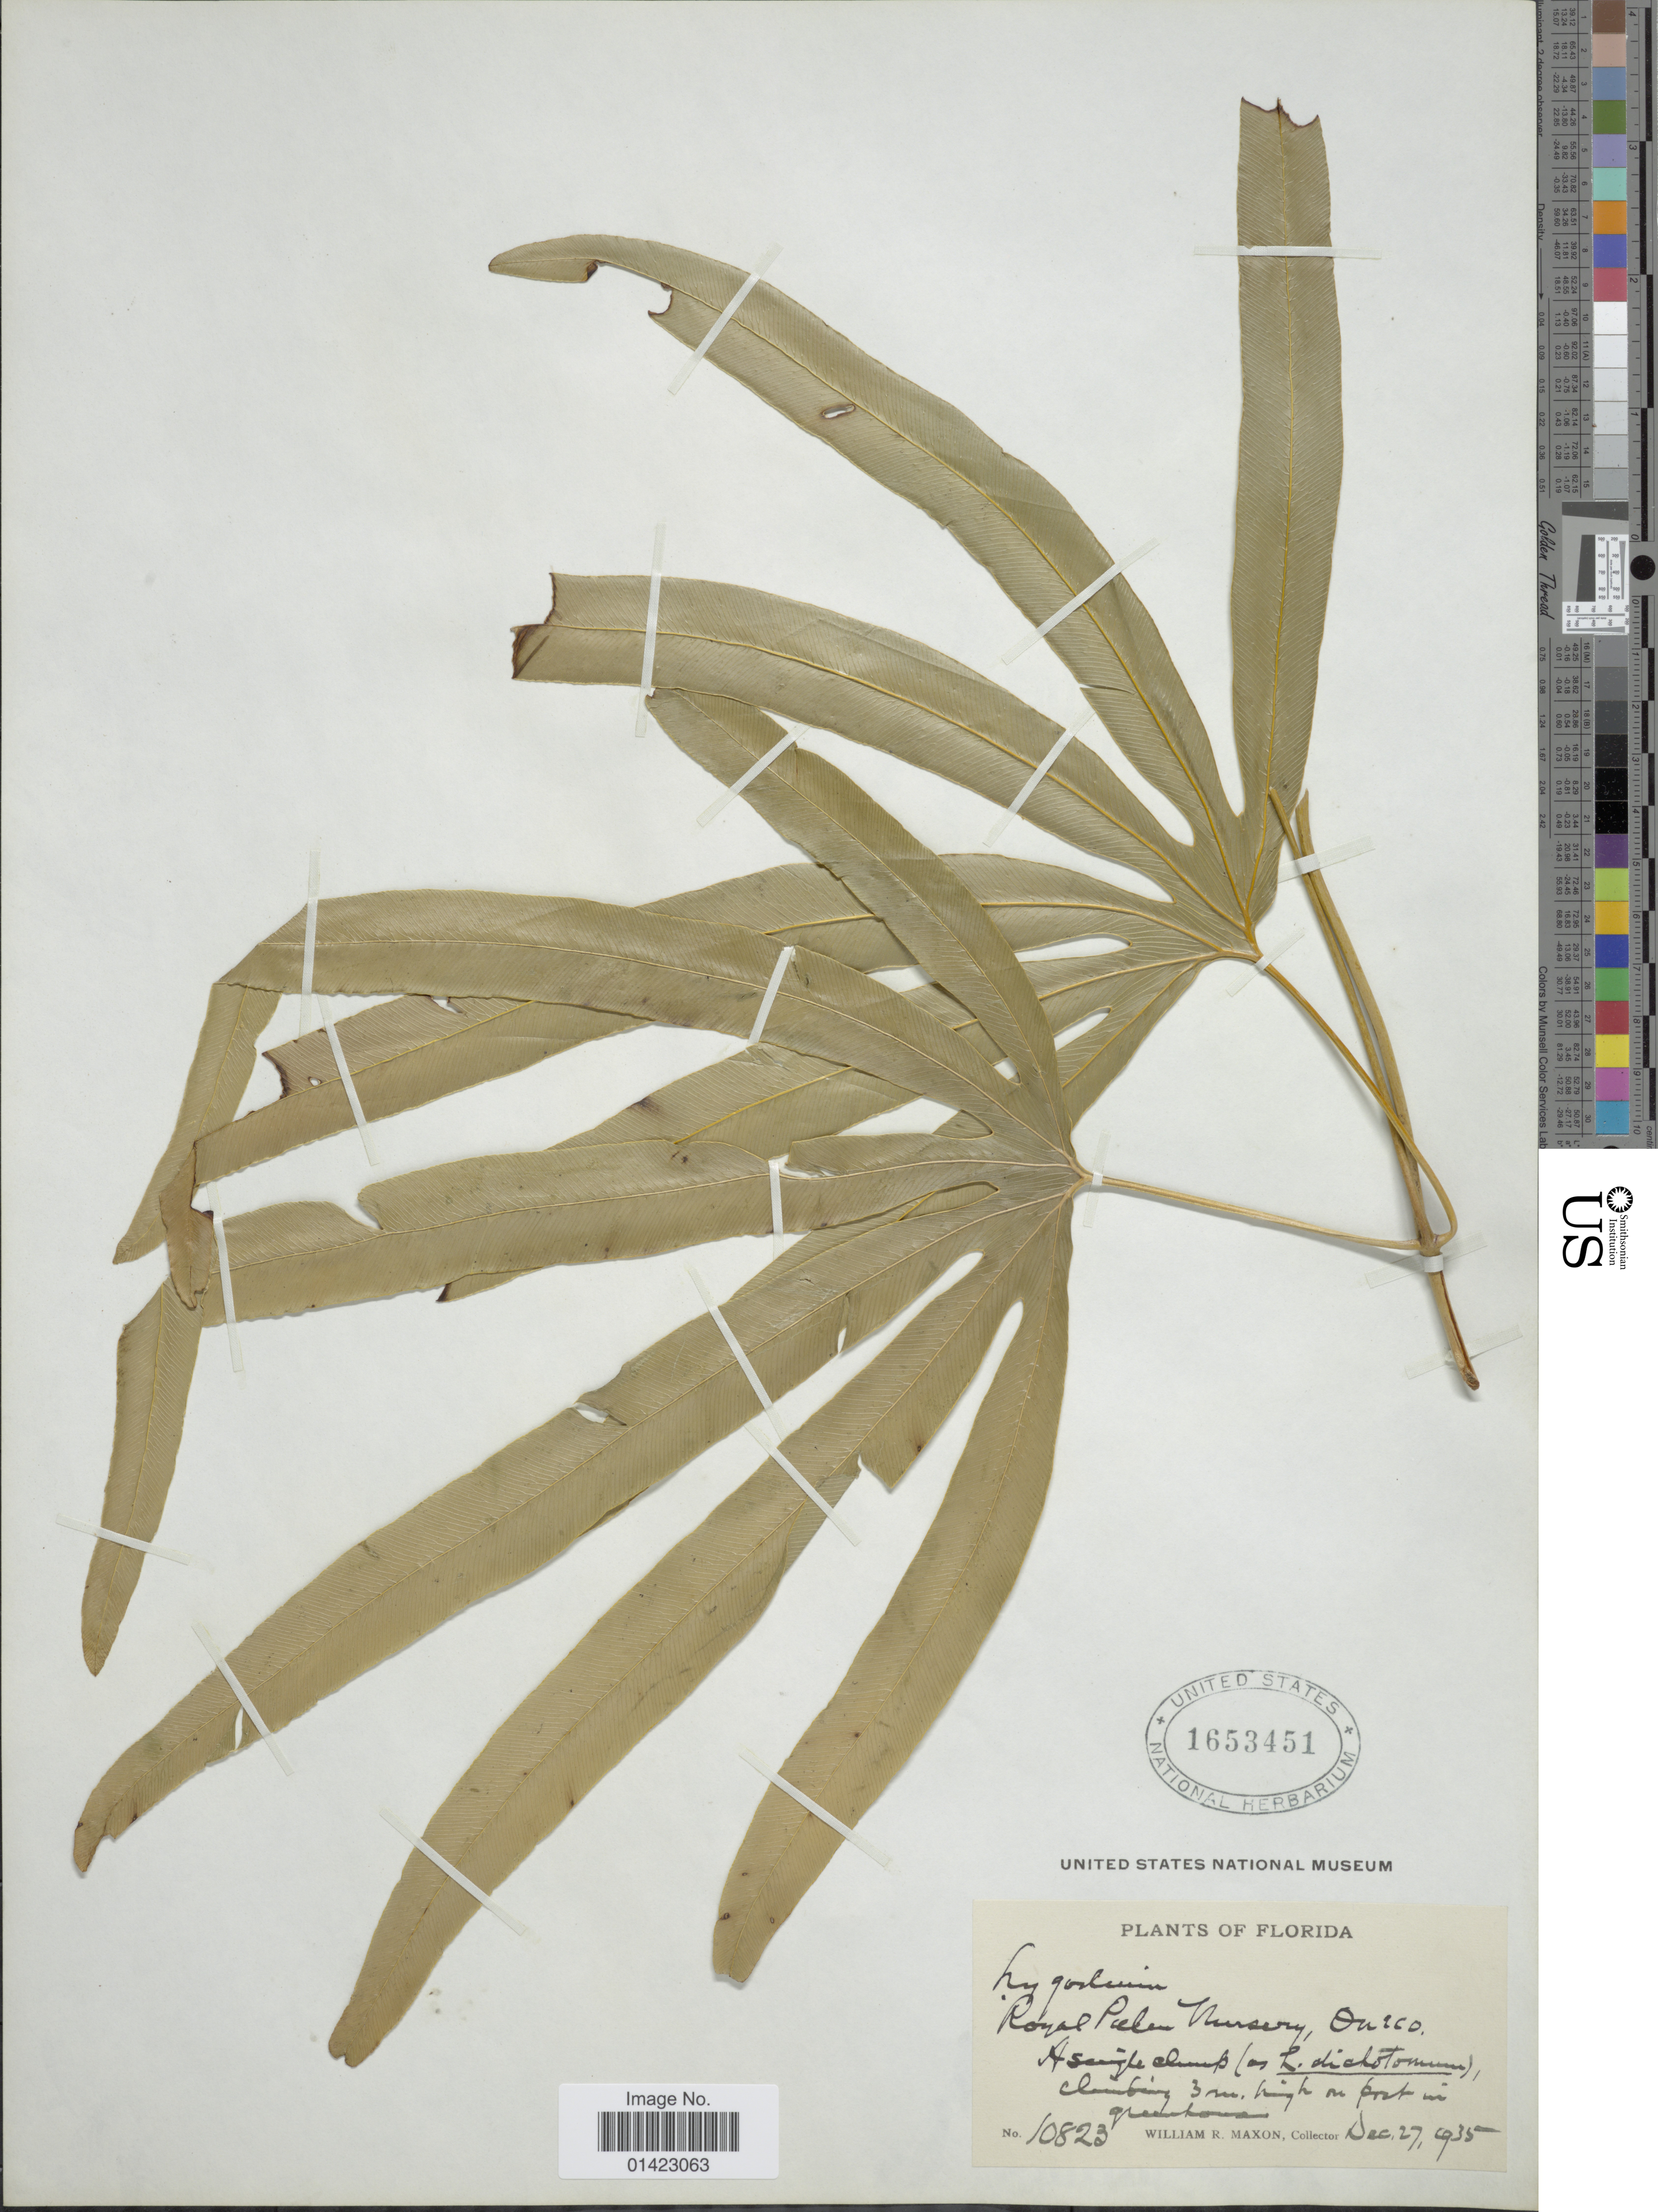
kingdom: Plantae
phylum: Tracheophyta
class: Polypodiopsida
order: Schizaeales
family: Lygodiaceae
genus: Lygodium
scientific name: Lygodium circinnatum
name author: (Burm. f.) Sw.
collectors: W. R. Maxon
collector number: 10823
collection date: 1935-12-27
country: United States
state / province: Florida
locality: Royal Palm nursery. Oneco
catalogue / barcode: US 1653451